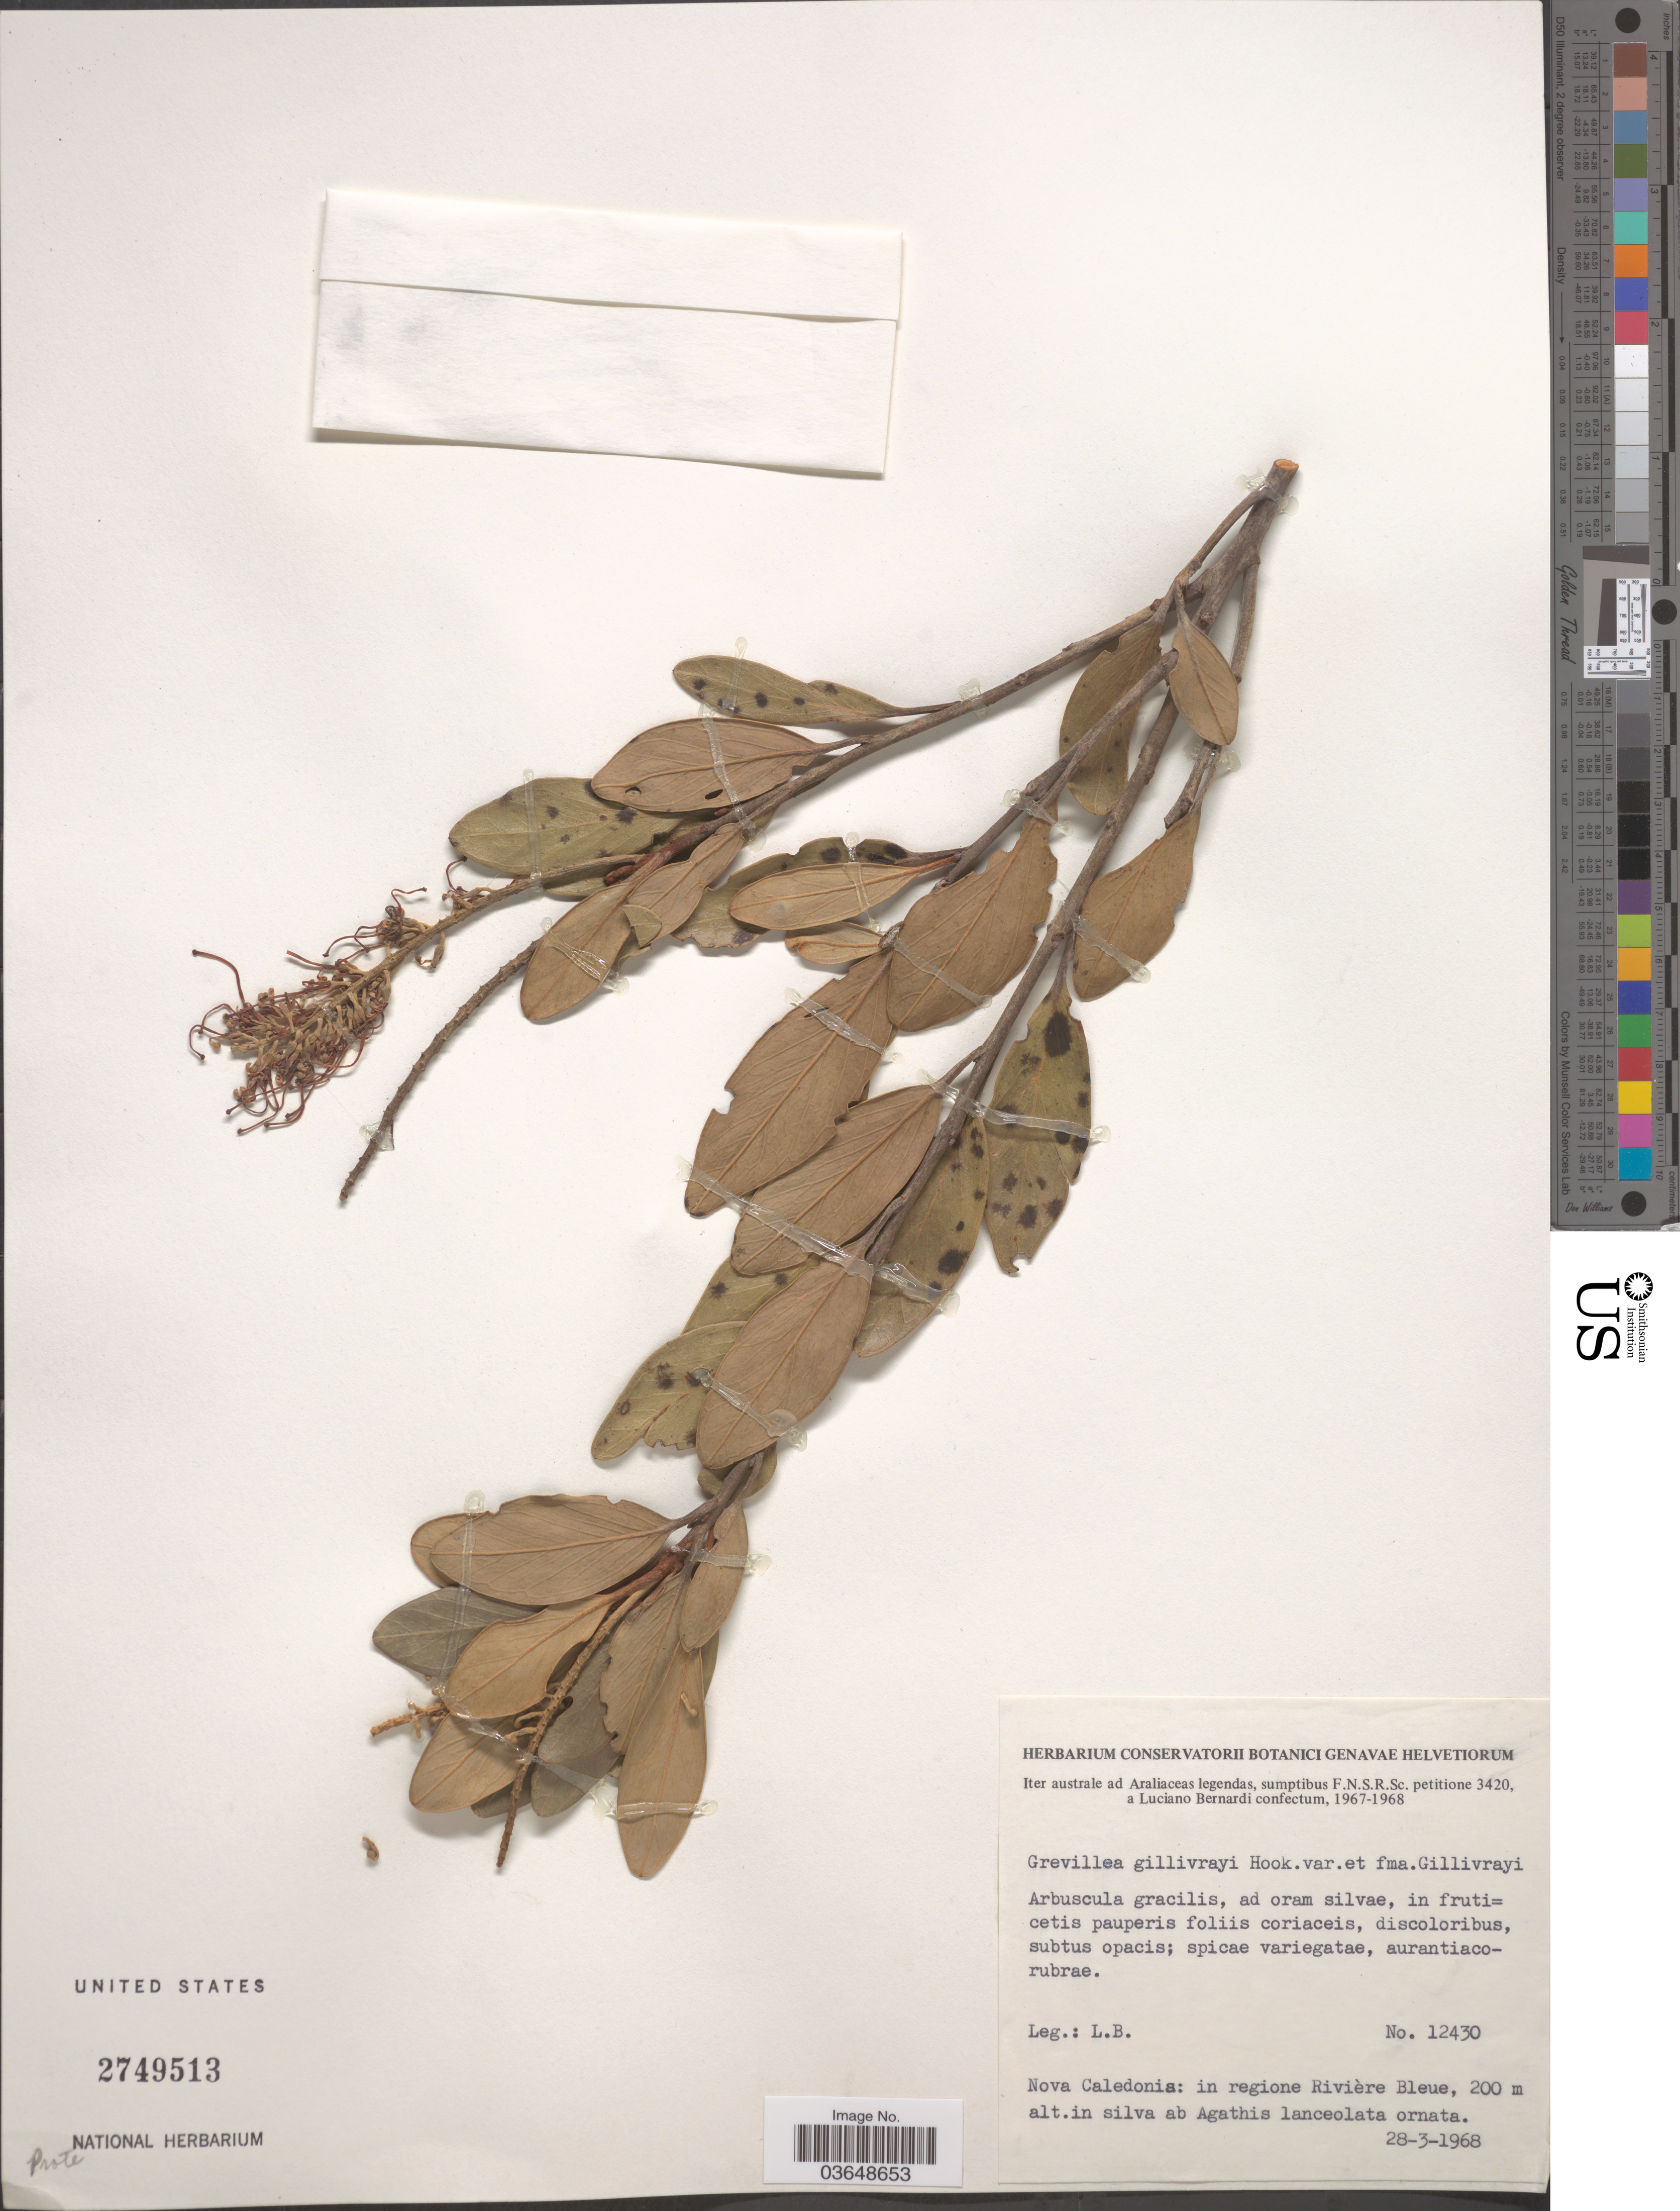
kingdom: Plantae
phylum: Tracheophyta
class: Magnoliopsida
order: Proteales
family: Proteaceae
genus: Grevillea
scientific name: Grevillea gillivrayi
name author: Hook.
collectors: L. Bernardi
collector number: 12430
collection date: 1968-03-28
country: New Caledonia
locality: Nova Caledonia: in regione Rivière Bleue.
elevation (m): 200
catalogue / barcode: US 2749513